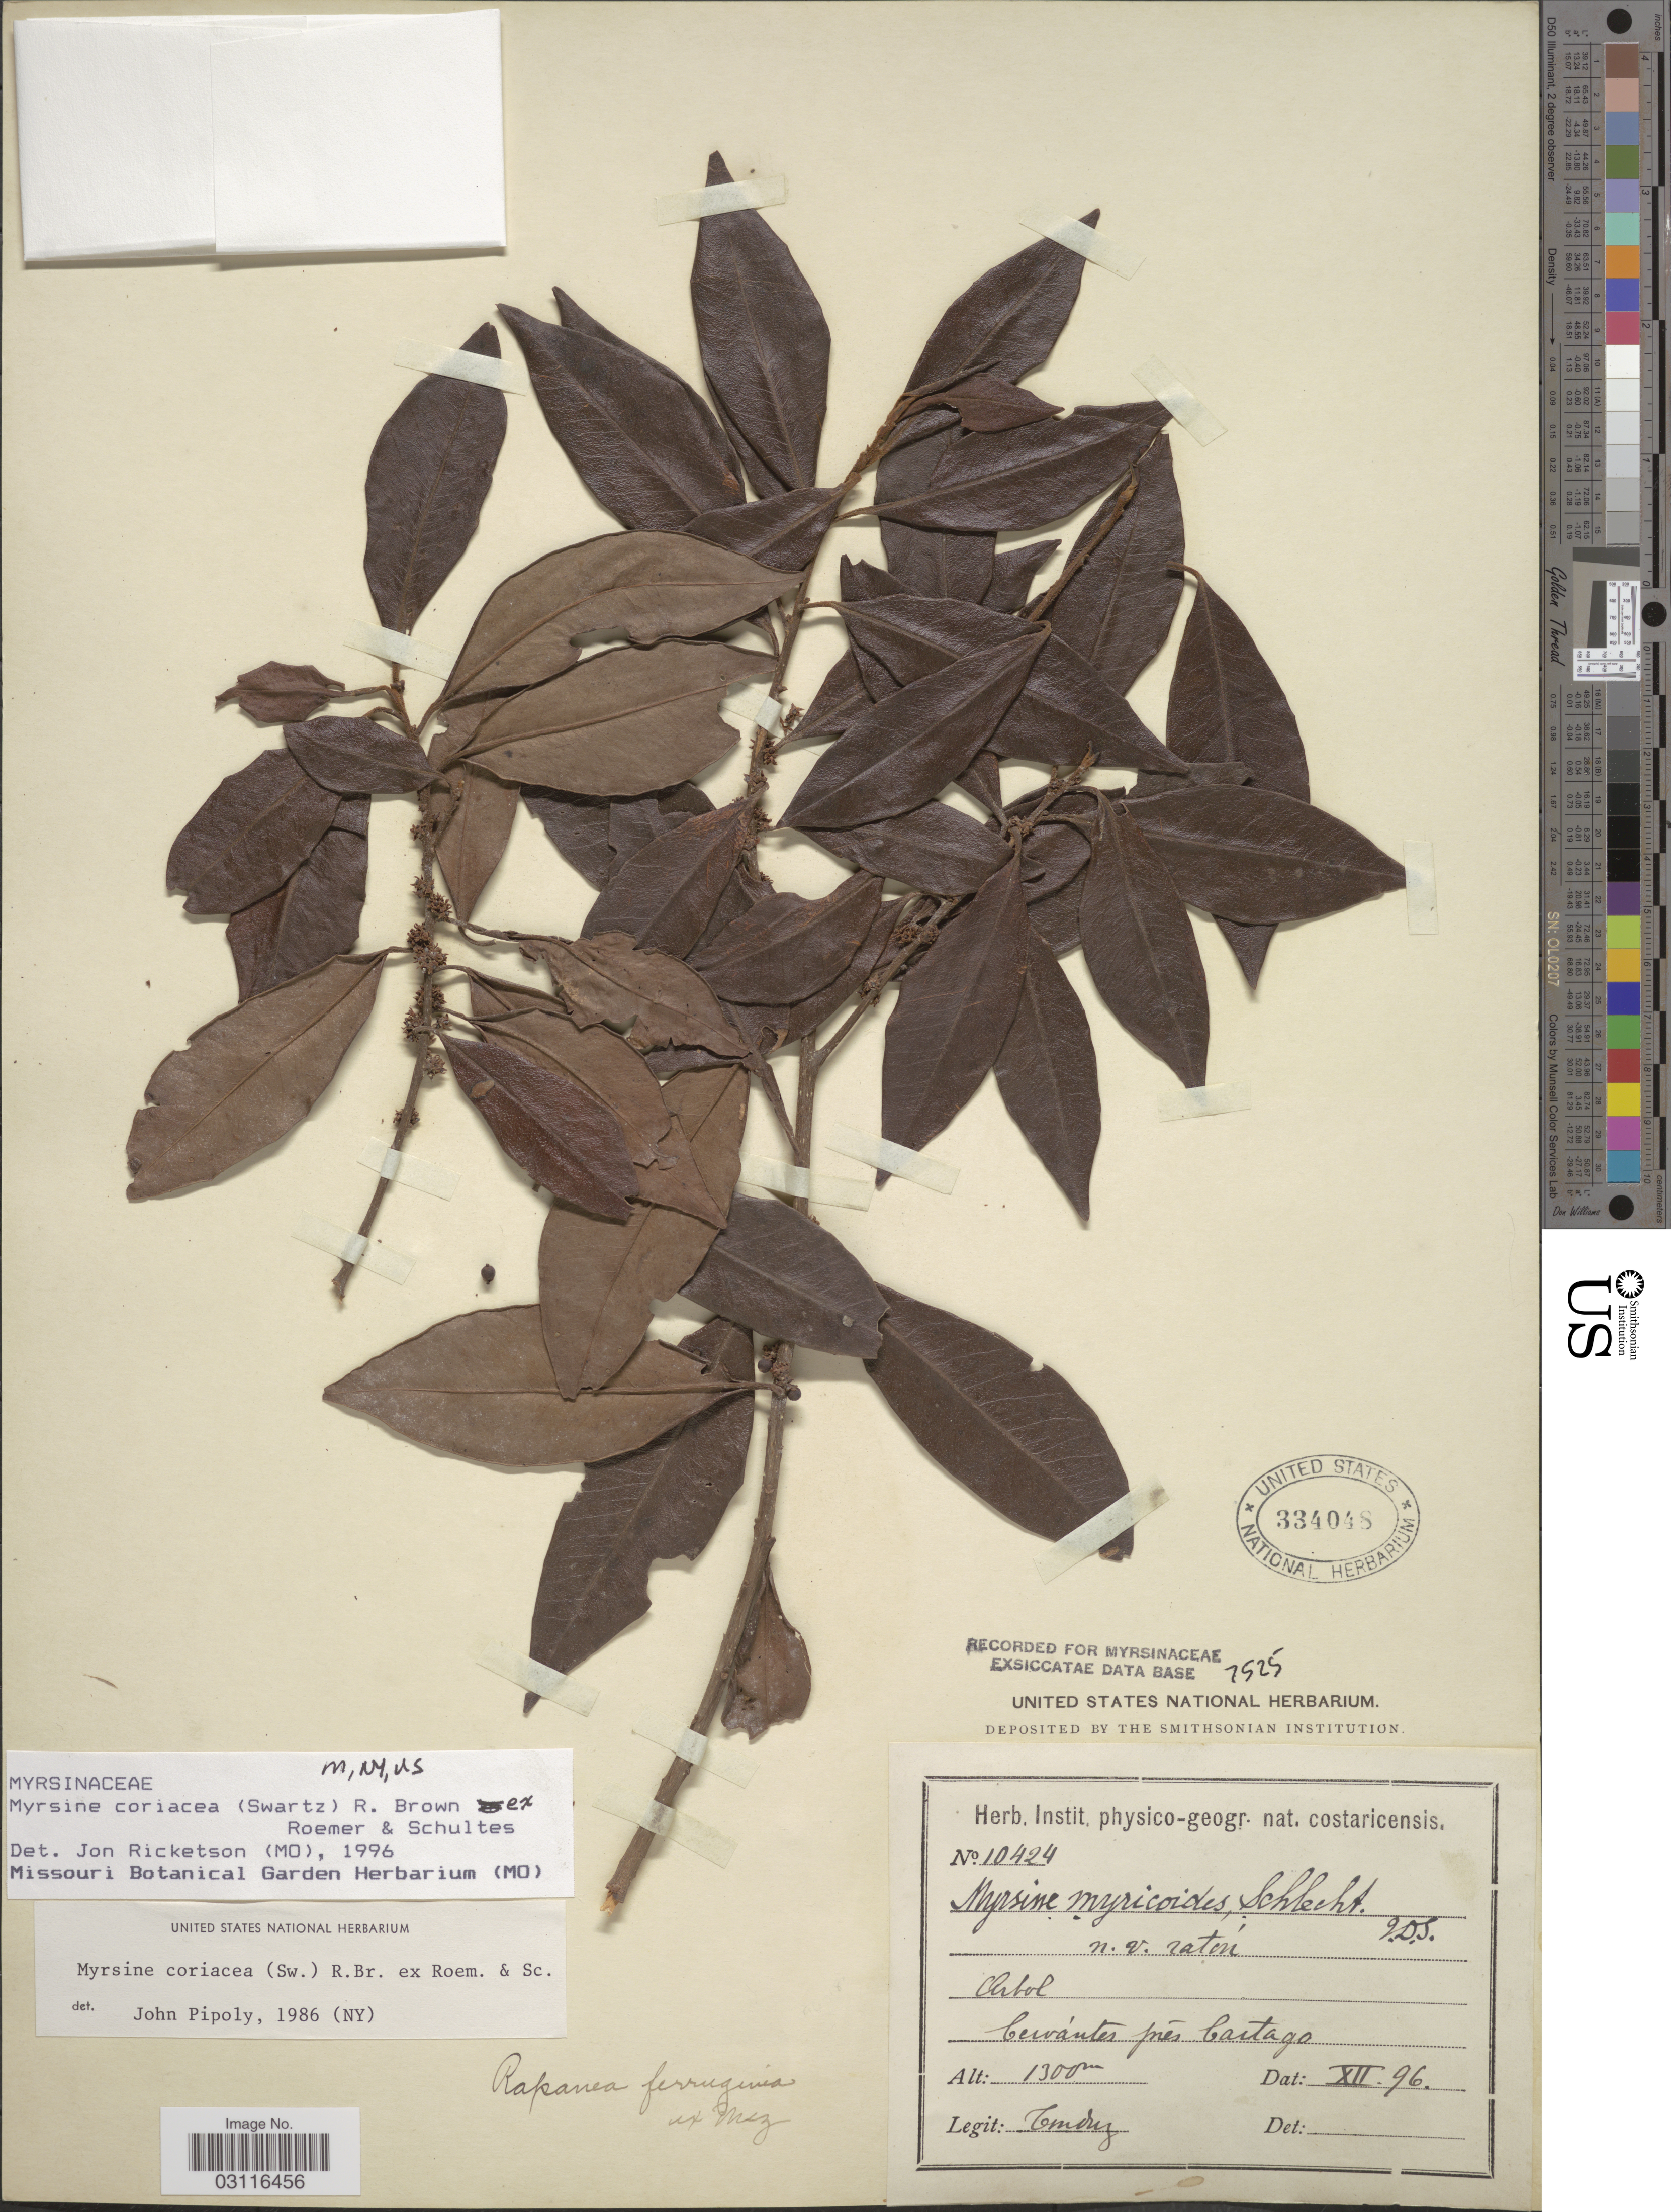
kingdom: Plantae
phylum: Tracheophyta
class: Magnoliopsida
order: Ericales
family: Primulaceae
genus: Myrsine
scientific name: Myrsine coriacea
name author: (Sw.) R. Br. ex Roem. & Schult.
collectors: Tonduz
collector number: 10424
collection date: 1896-12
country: Costa Rica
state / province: Cartago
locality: Cervántes prés Cartago.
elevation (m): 1300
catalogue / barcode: US 334048